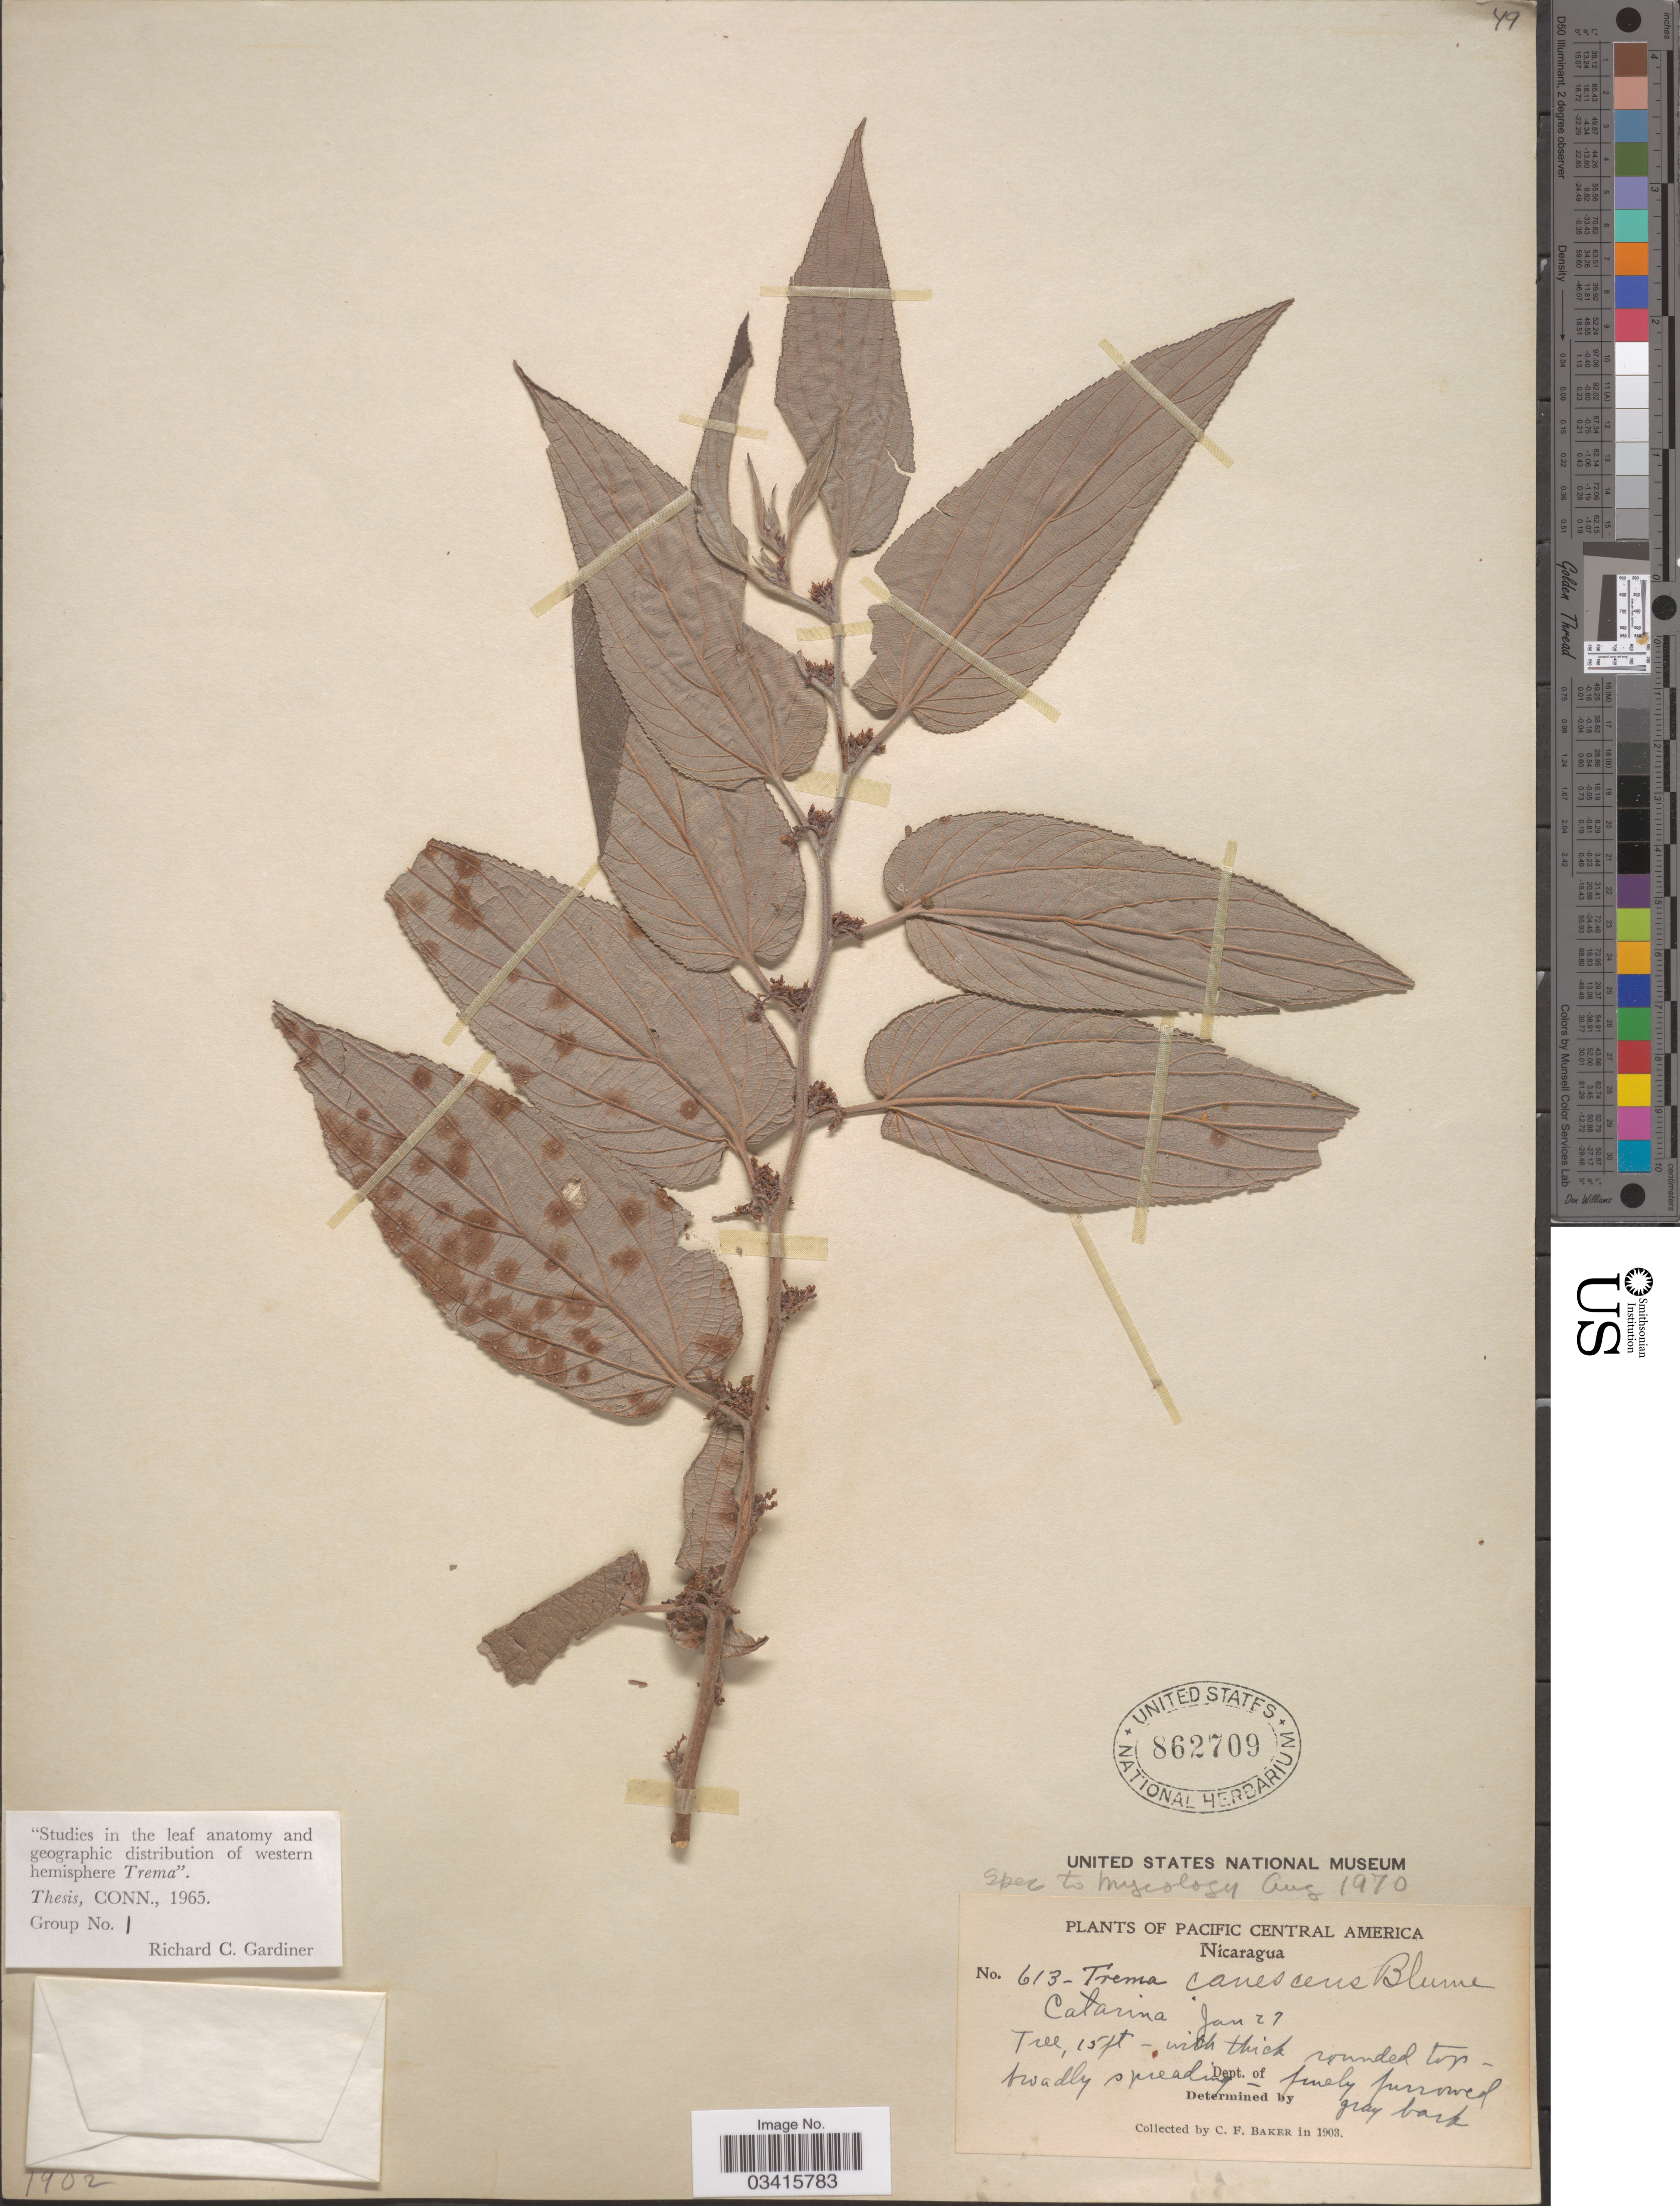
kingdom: Plantae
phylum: Tracheophyta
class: Magnoliopsida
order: Rosales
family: Cannabaceae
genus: Trema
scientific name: Trema canescens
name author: (Kunth) Blume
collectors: C. F. Baker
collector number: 613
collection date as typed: Transcribed d/m/y: /1/27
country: Nicaragua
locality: Pacific Central America.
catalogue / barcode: US 862709